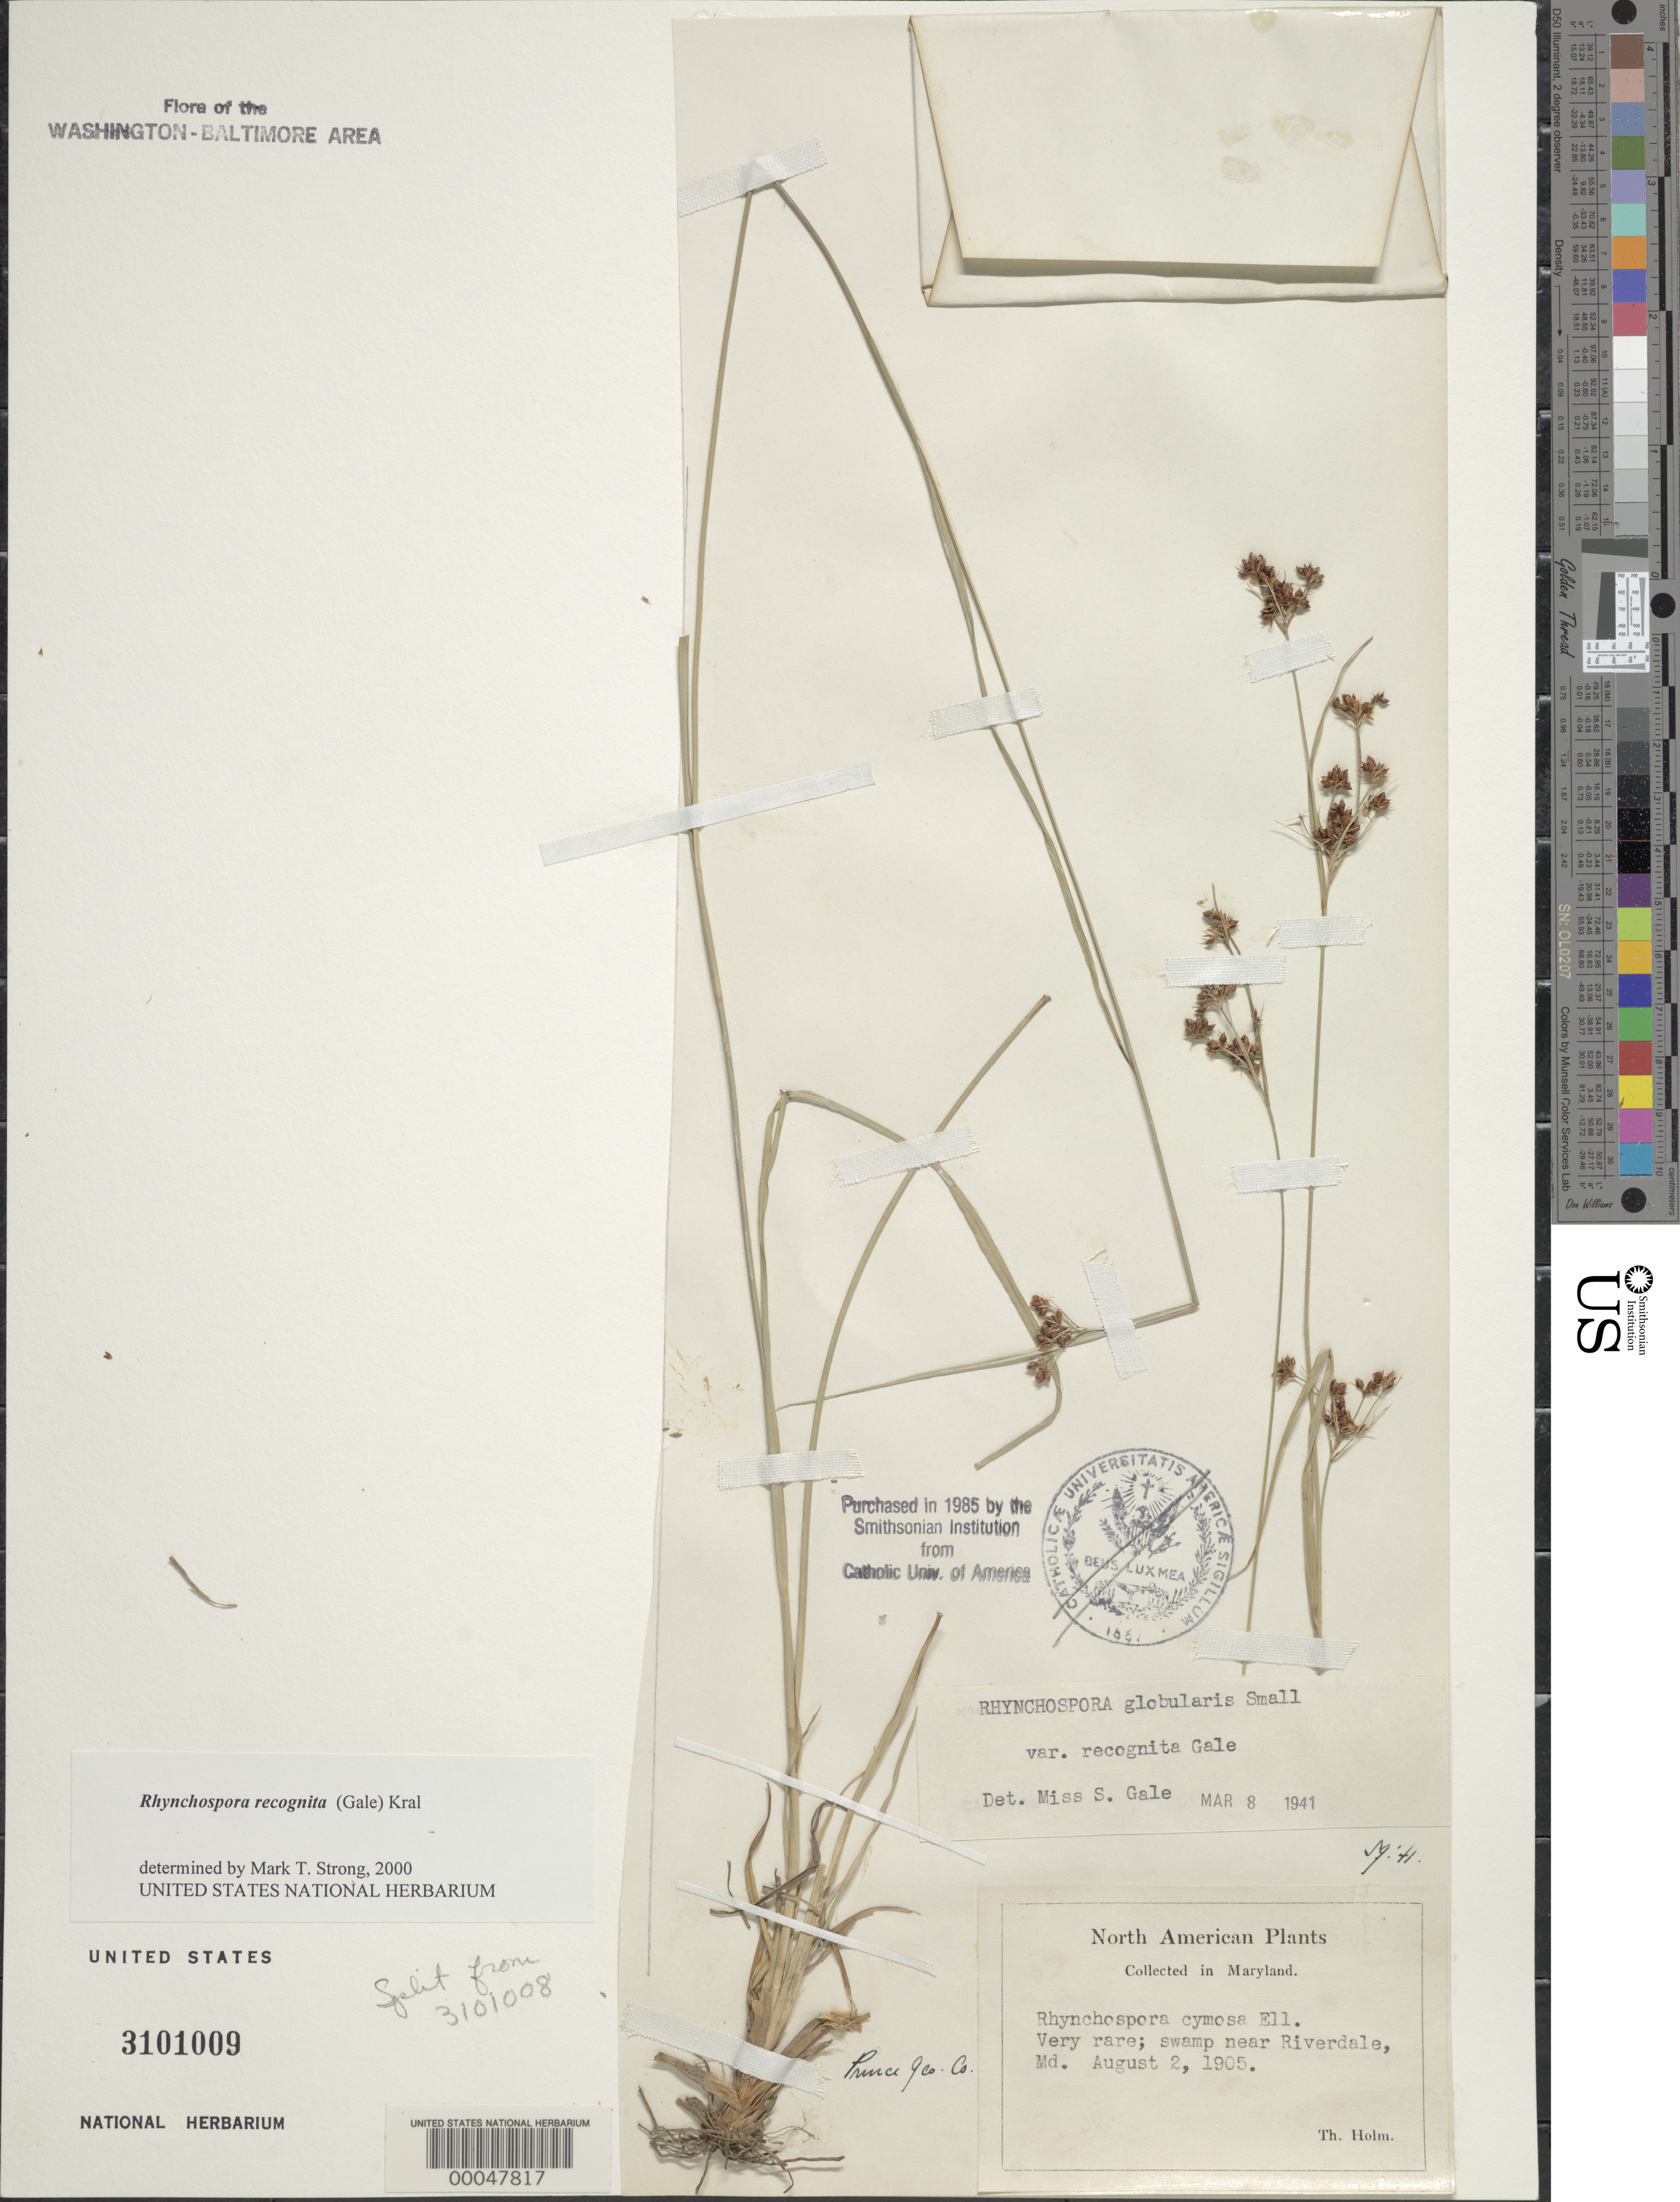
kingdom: Plantae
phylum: Tracheophyta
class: Liliopsida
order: Poales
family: Cyperaceae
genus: Rhynchospora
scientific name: Rhynchospora recognita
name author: (Gale) Kral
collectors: T. Holm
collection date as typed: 02 Aug 1905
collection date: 1905-08-02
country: United States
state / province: Maryland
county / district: Prince George's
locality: Riverdale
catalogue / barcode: US 3101009